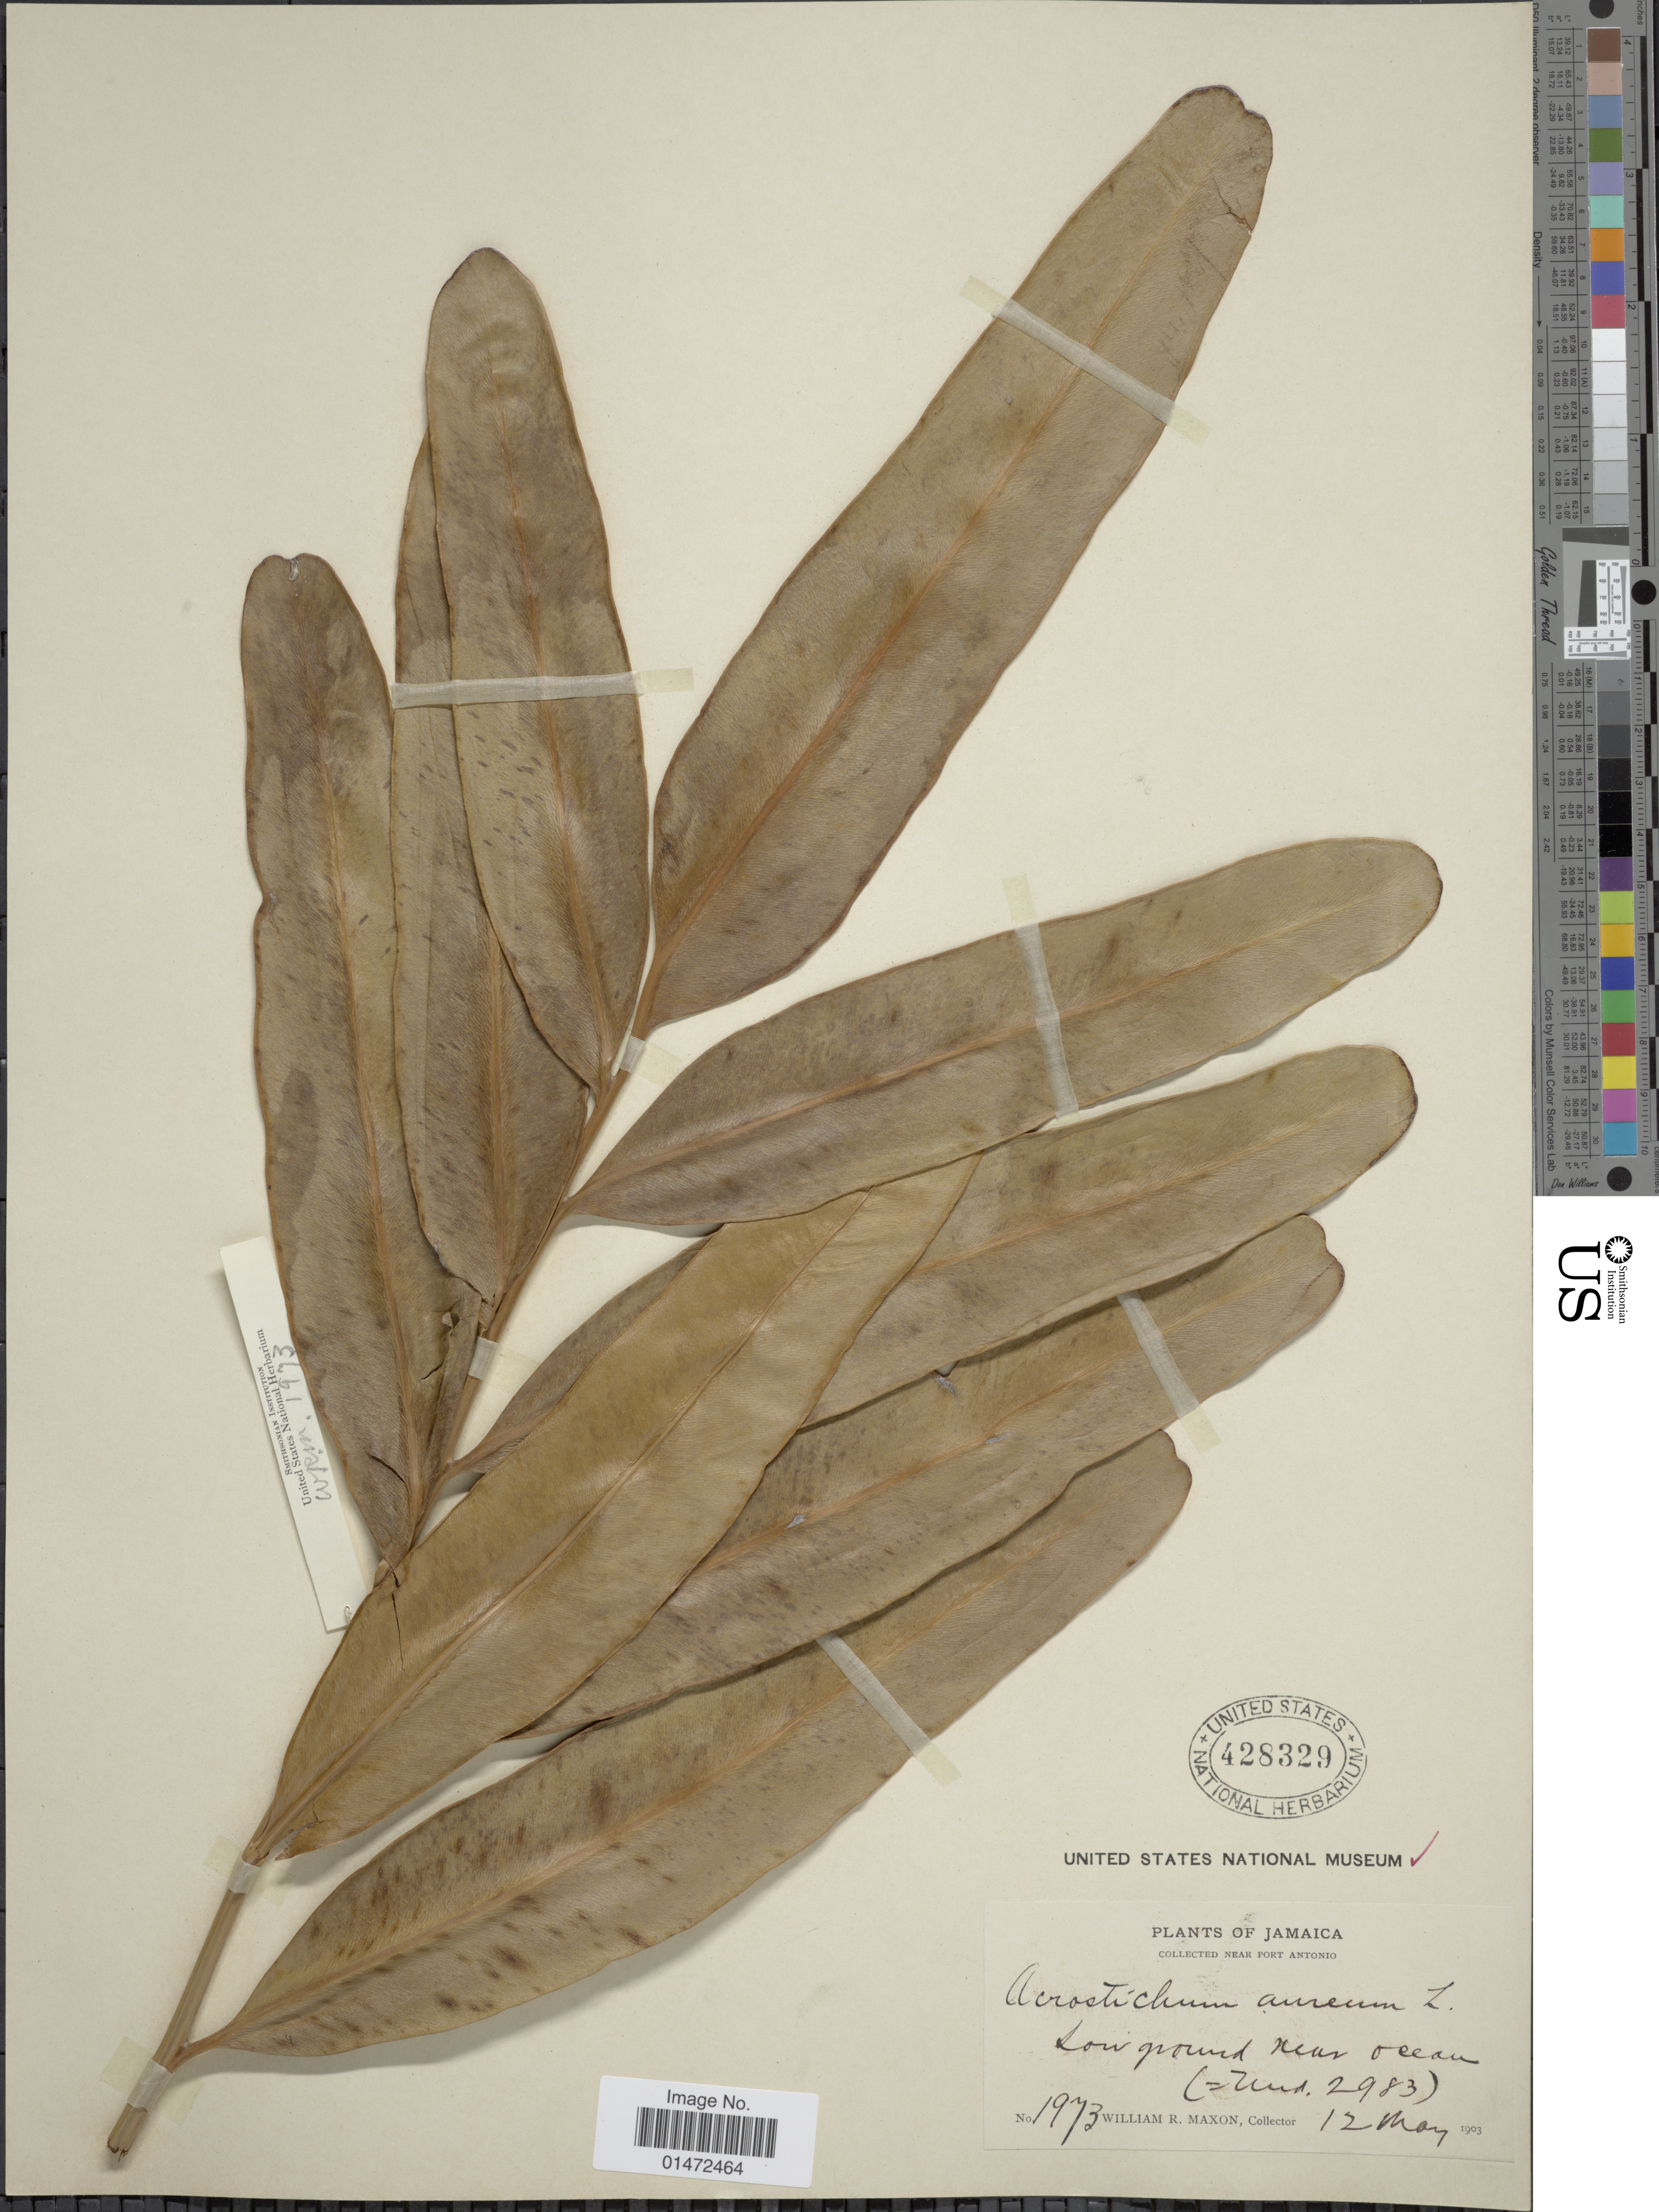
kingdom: Plantae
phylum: Tracheophyta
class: Polypodiopsida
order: Polypodiales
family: Pteridaceae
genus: Acrostichum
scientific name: Acrostichum aureum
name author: L.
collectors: W. R. Maxon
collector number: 1973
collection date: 1903-05-12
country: Jamaica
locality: Near Port Antonio. Low ground near ocean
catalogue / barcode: US 428329